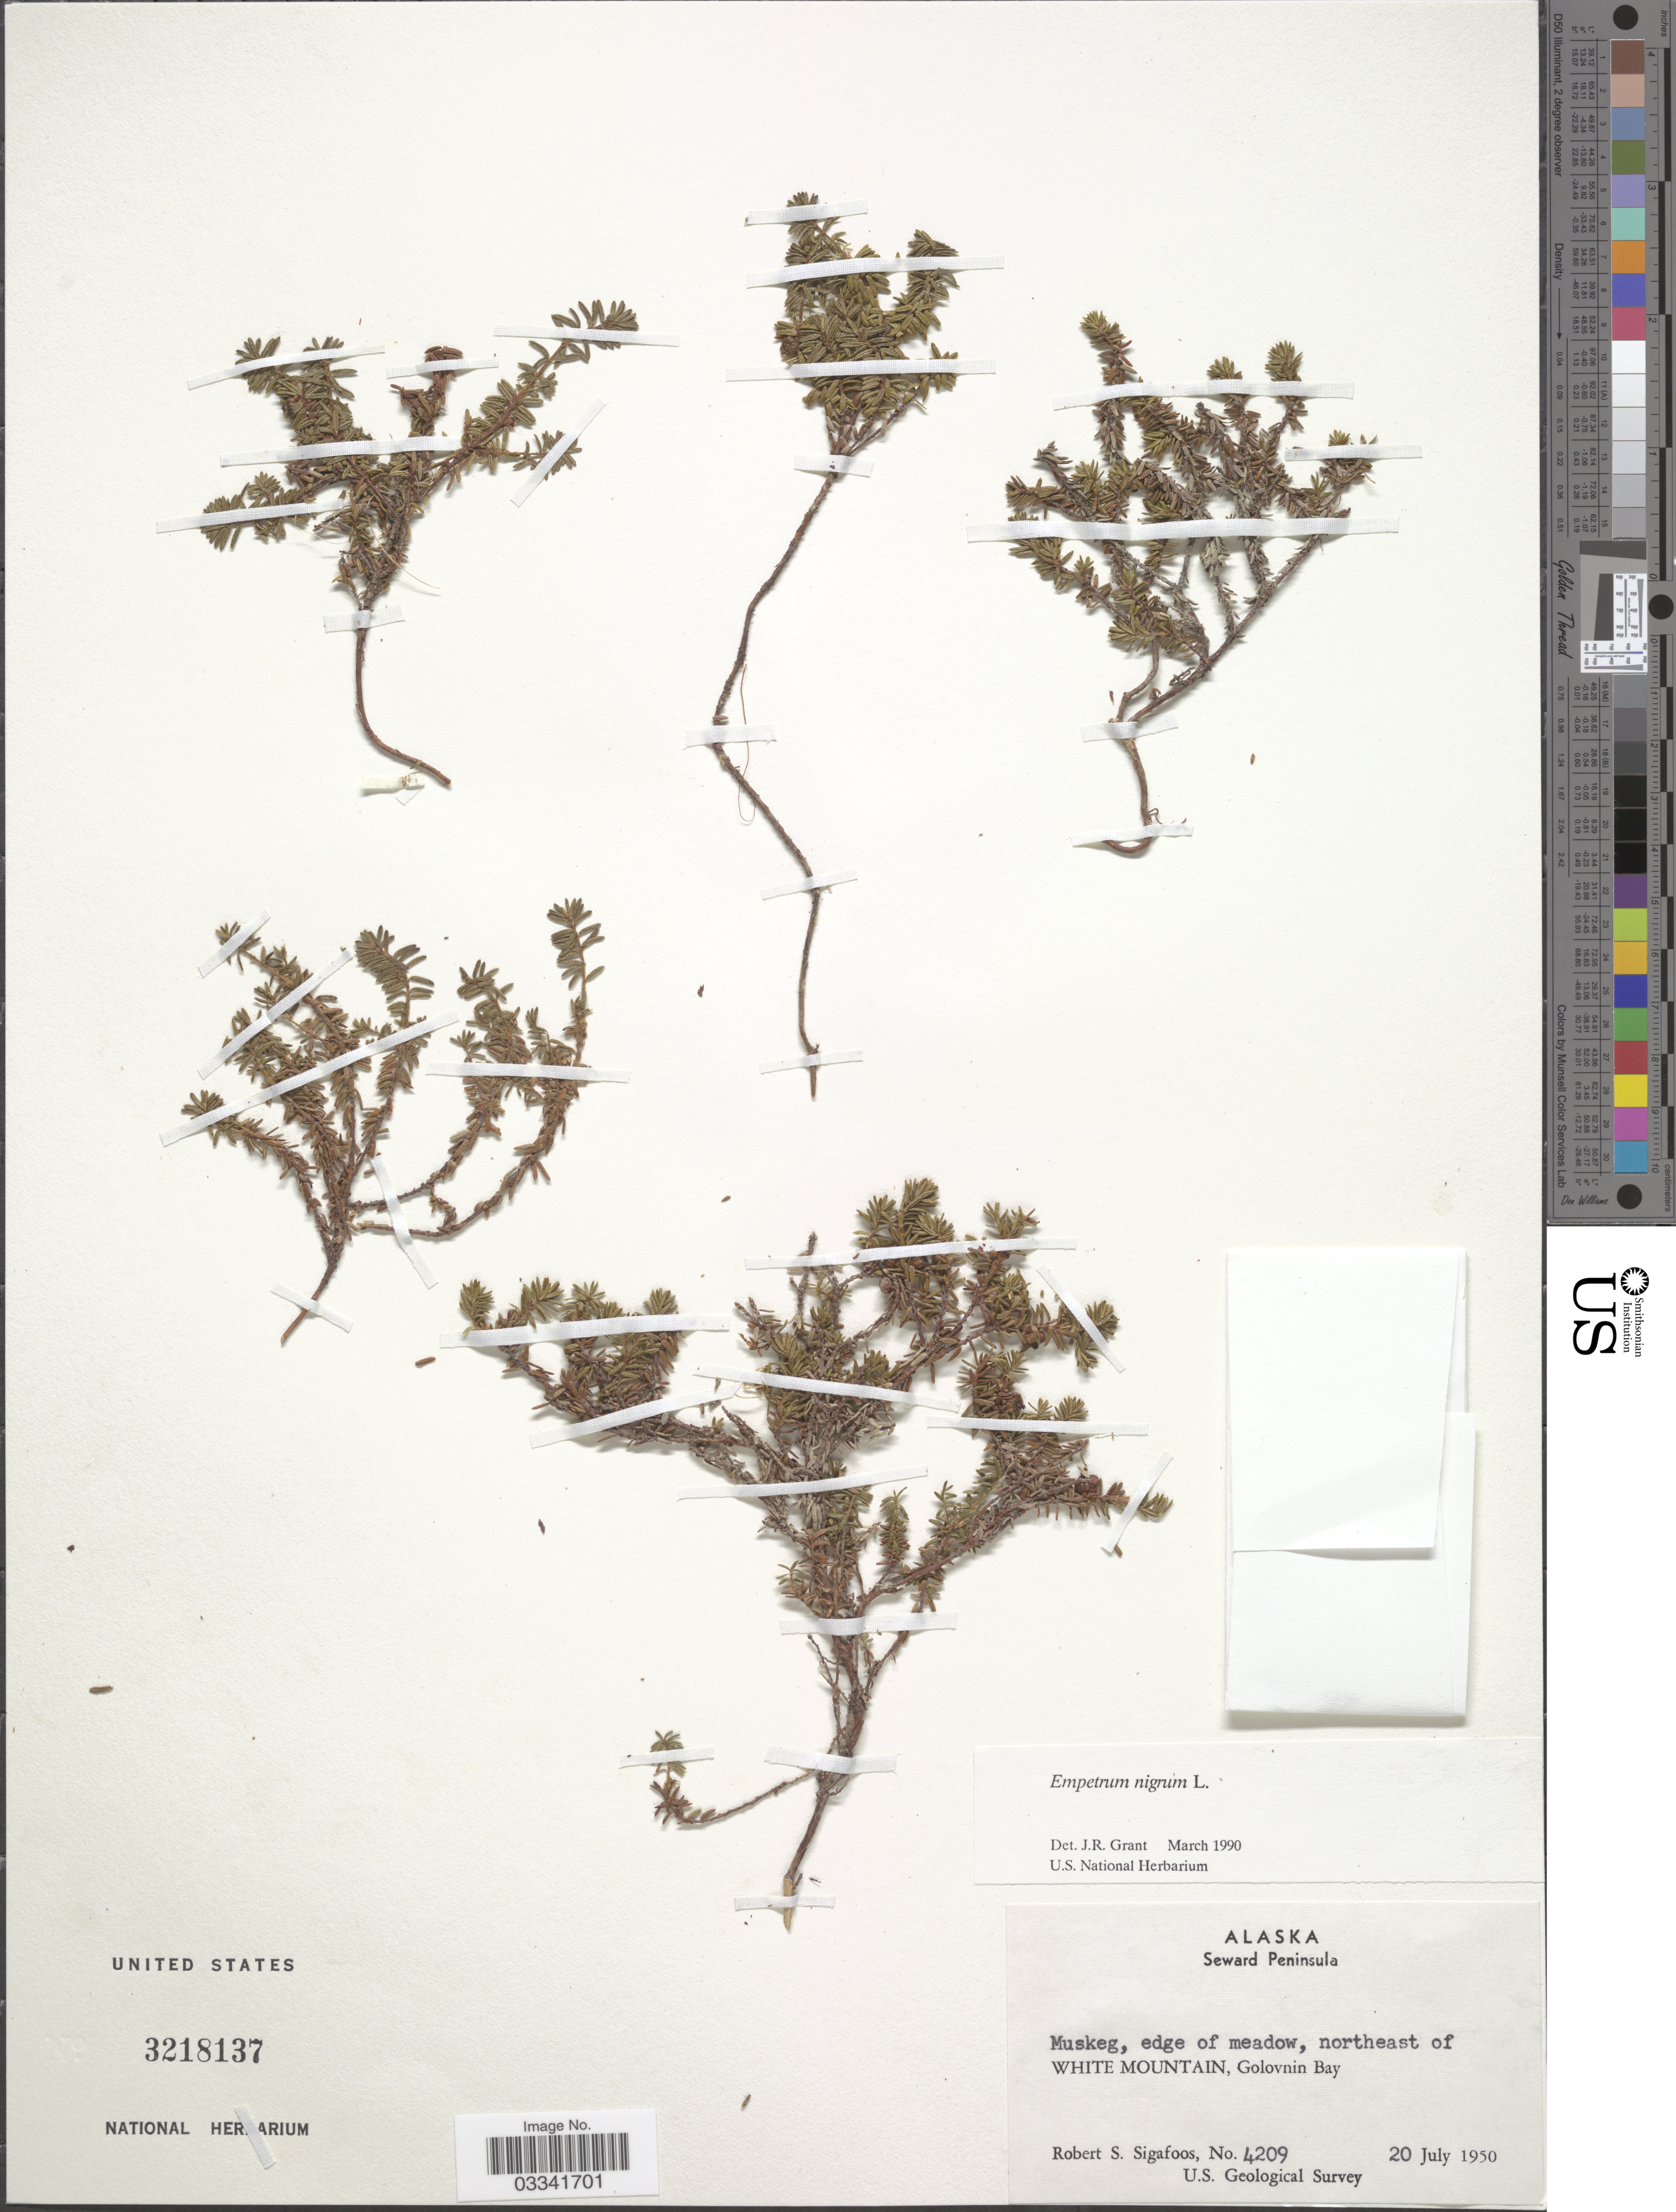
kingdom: Plantae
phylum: Tracheophyta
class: Magnoliopsida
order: Ericales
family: Ericaceae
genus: Empetrum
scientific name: Empetrum nigrum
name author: L.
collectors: R. Sigafoos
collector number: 4209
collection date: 1950-07-20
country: United States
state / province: Alaska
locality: Seward Peninsula. Northeast of White Mountain, Golovnin Bay.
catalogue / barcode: US 3218137